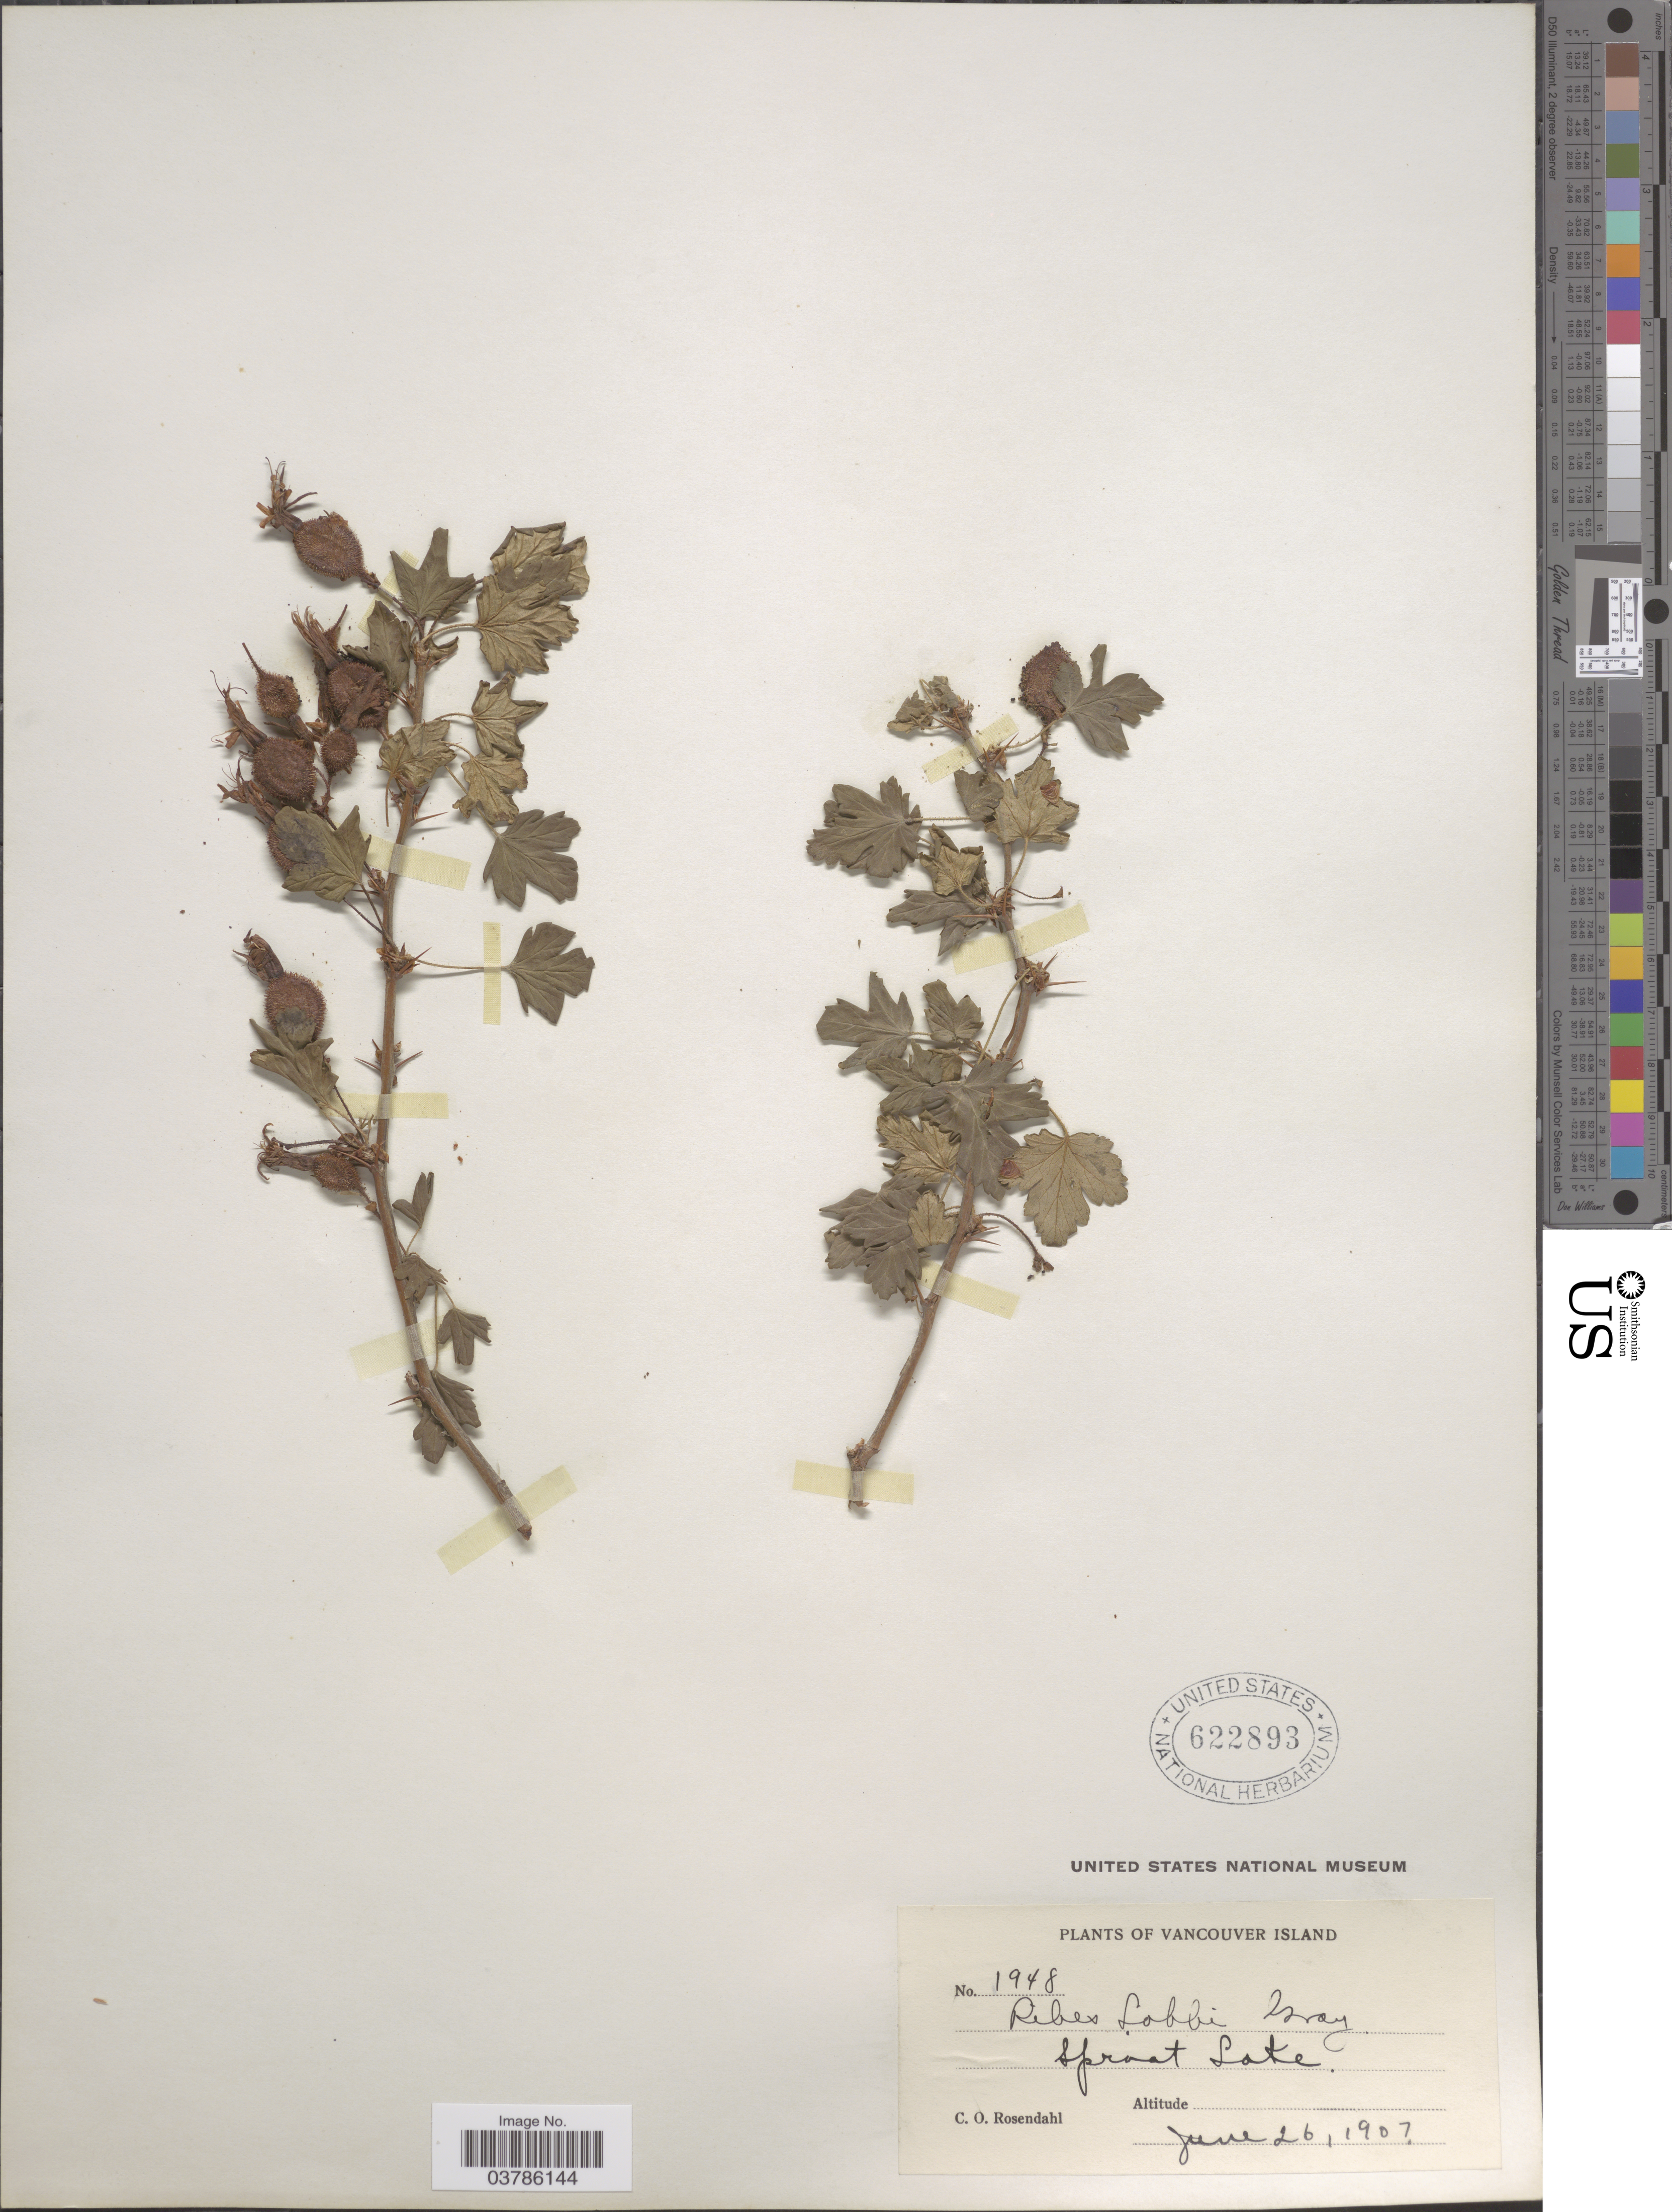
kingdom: Plantae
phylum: Tracheophyta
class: Magnoliopsida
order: Saxifragales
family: Grossulariaceae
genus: Ribes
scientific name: Ribes lobbii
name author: A. Gray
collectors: C. O. Rosendahl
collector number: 1948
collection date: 1907-06-26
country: Canada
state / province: British Columbia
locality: Vancouver Island. Sproat Lake.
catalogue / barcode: US 622893